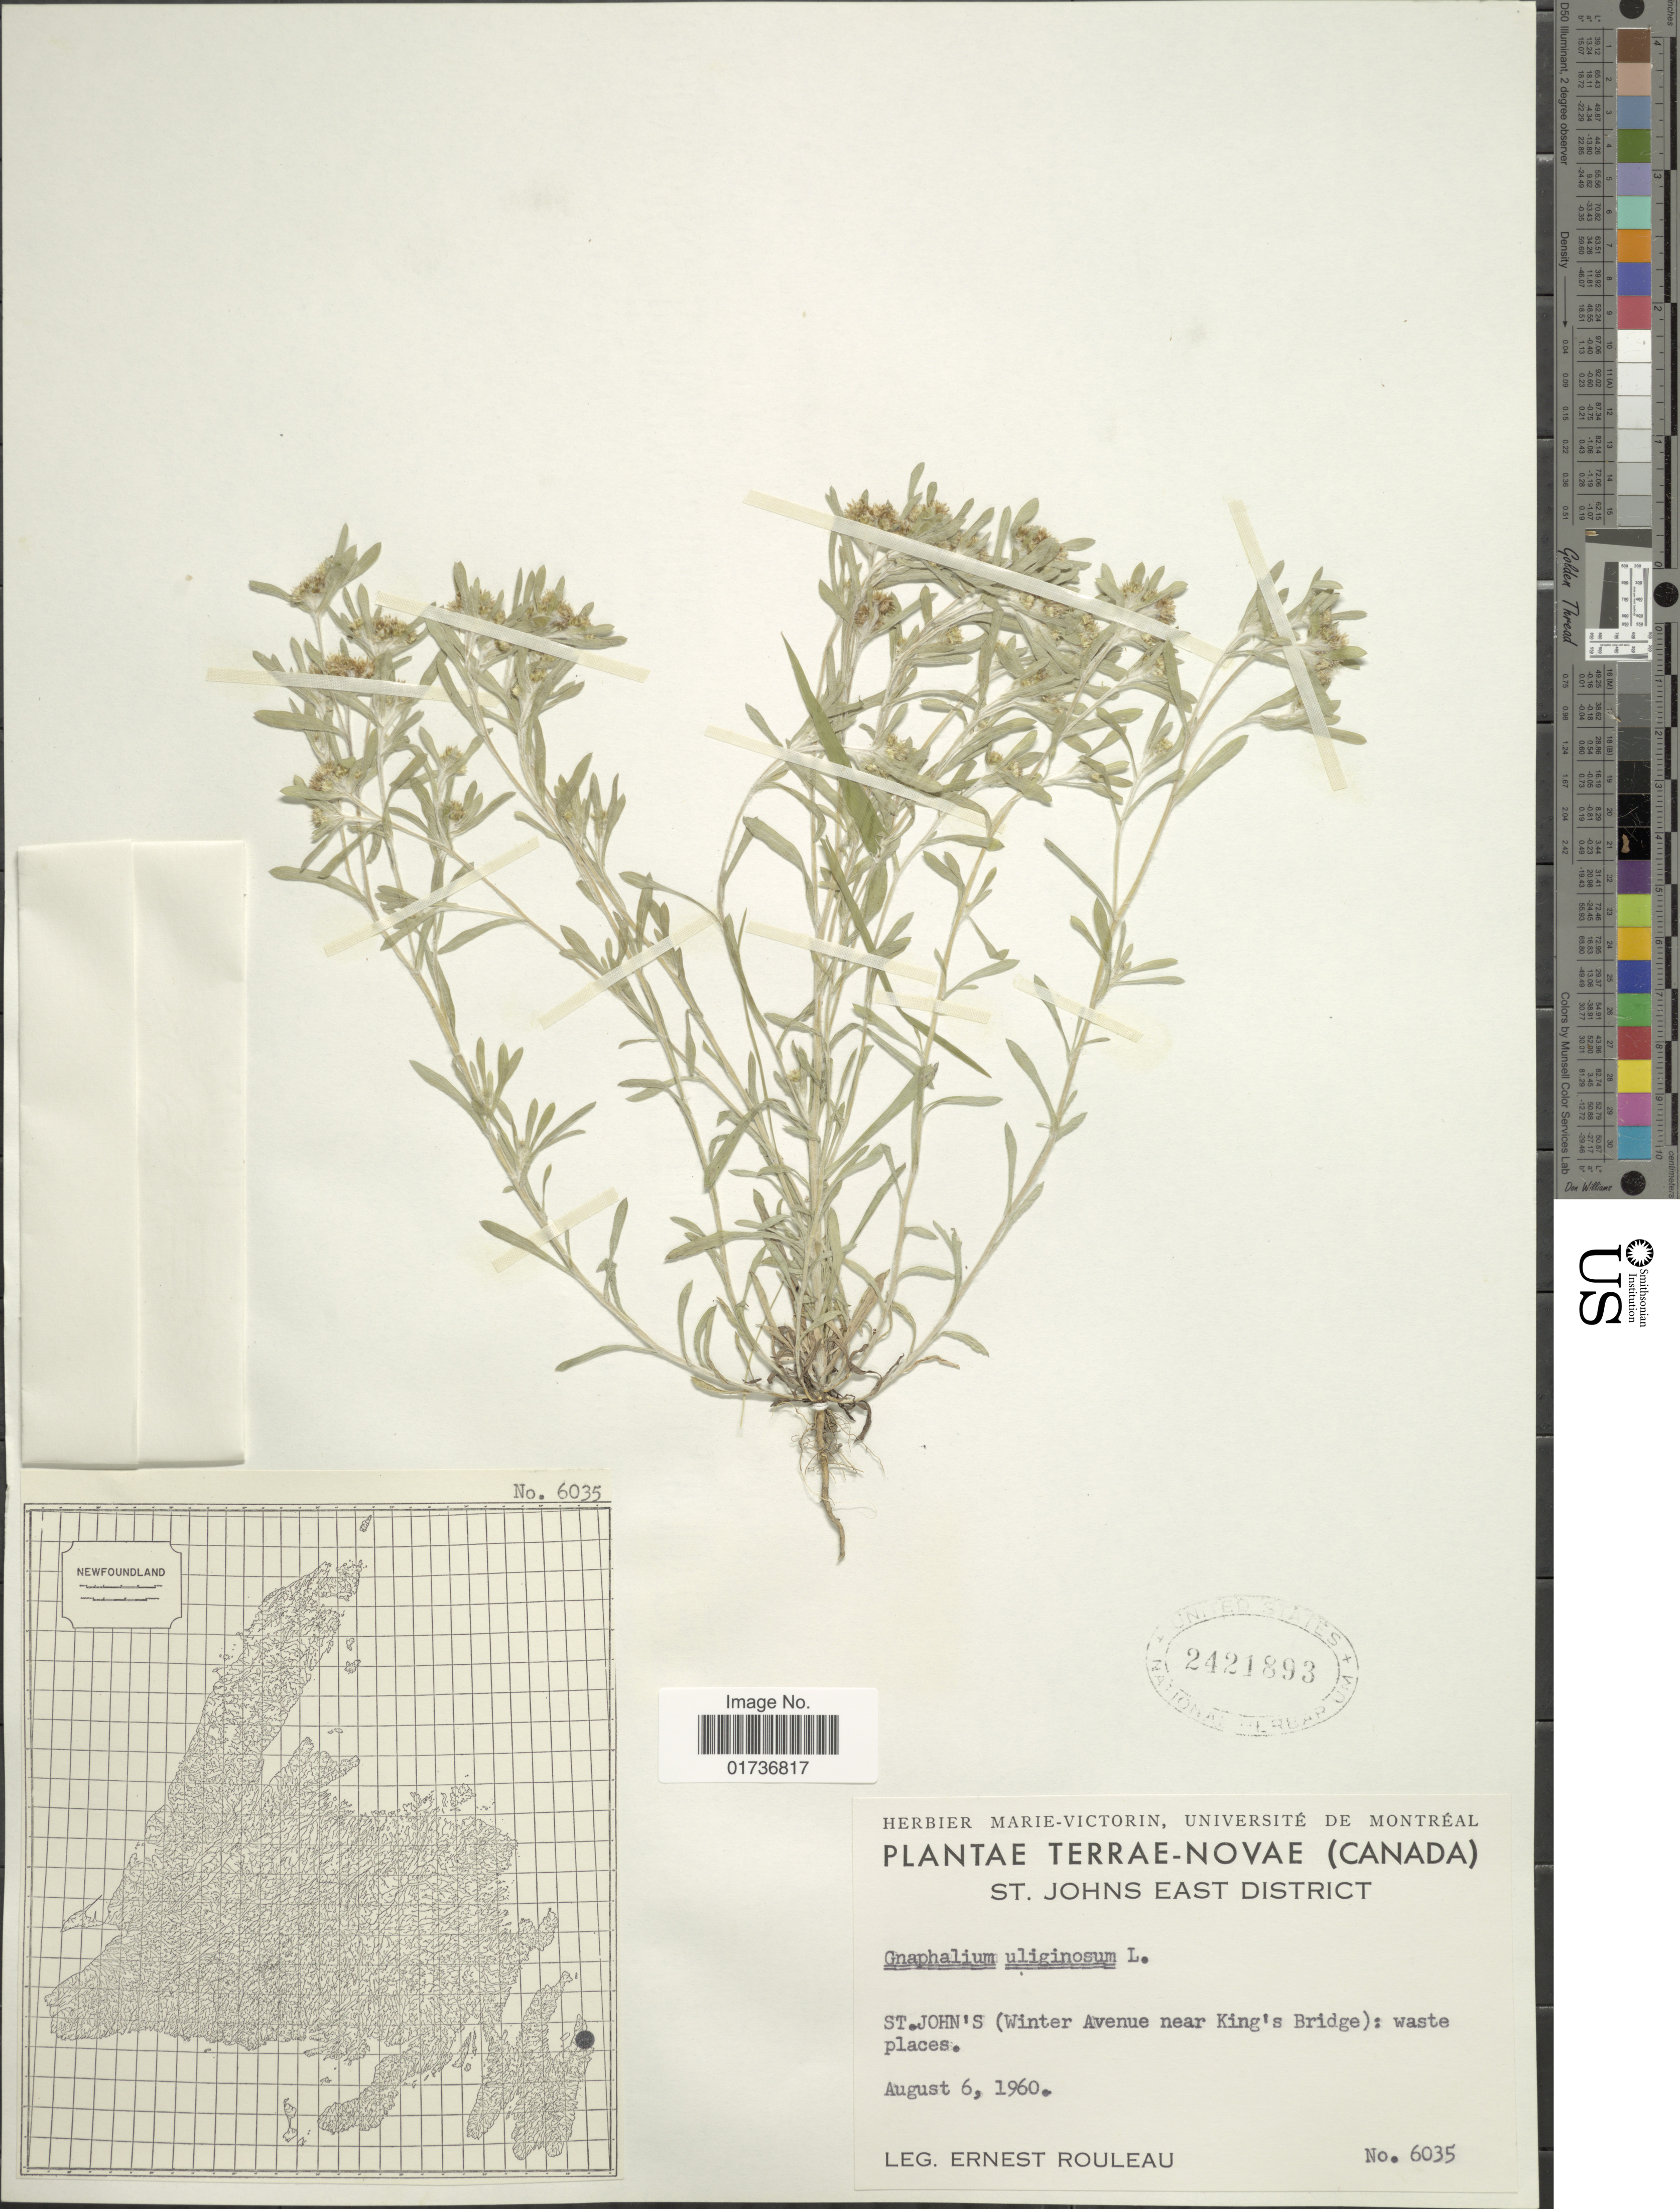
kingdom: Plantae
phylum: Tracheophyta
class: Magnoliopsida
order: Asterales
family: Asteraceae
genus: Gnaphalium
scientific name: Gnaphalium uliginosum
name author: L.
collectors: J. Rouleau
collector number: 6035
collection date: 1960-07-06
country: Canada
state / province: Newfoundland and Labrador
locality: Terrae-Novae, St. Johns East District, St. John's (Winter Avenue near King's Bridge): waste laces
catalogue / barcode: US 2421893